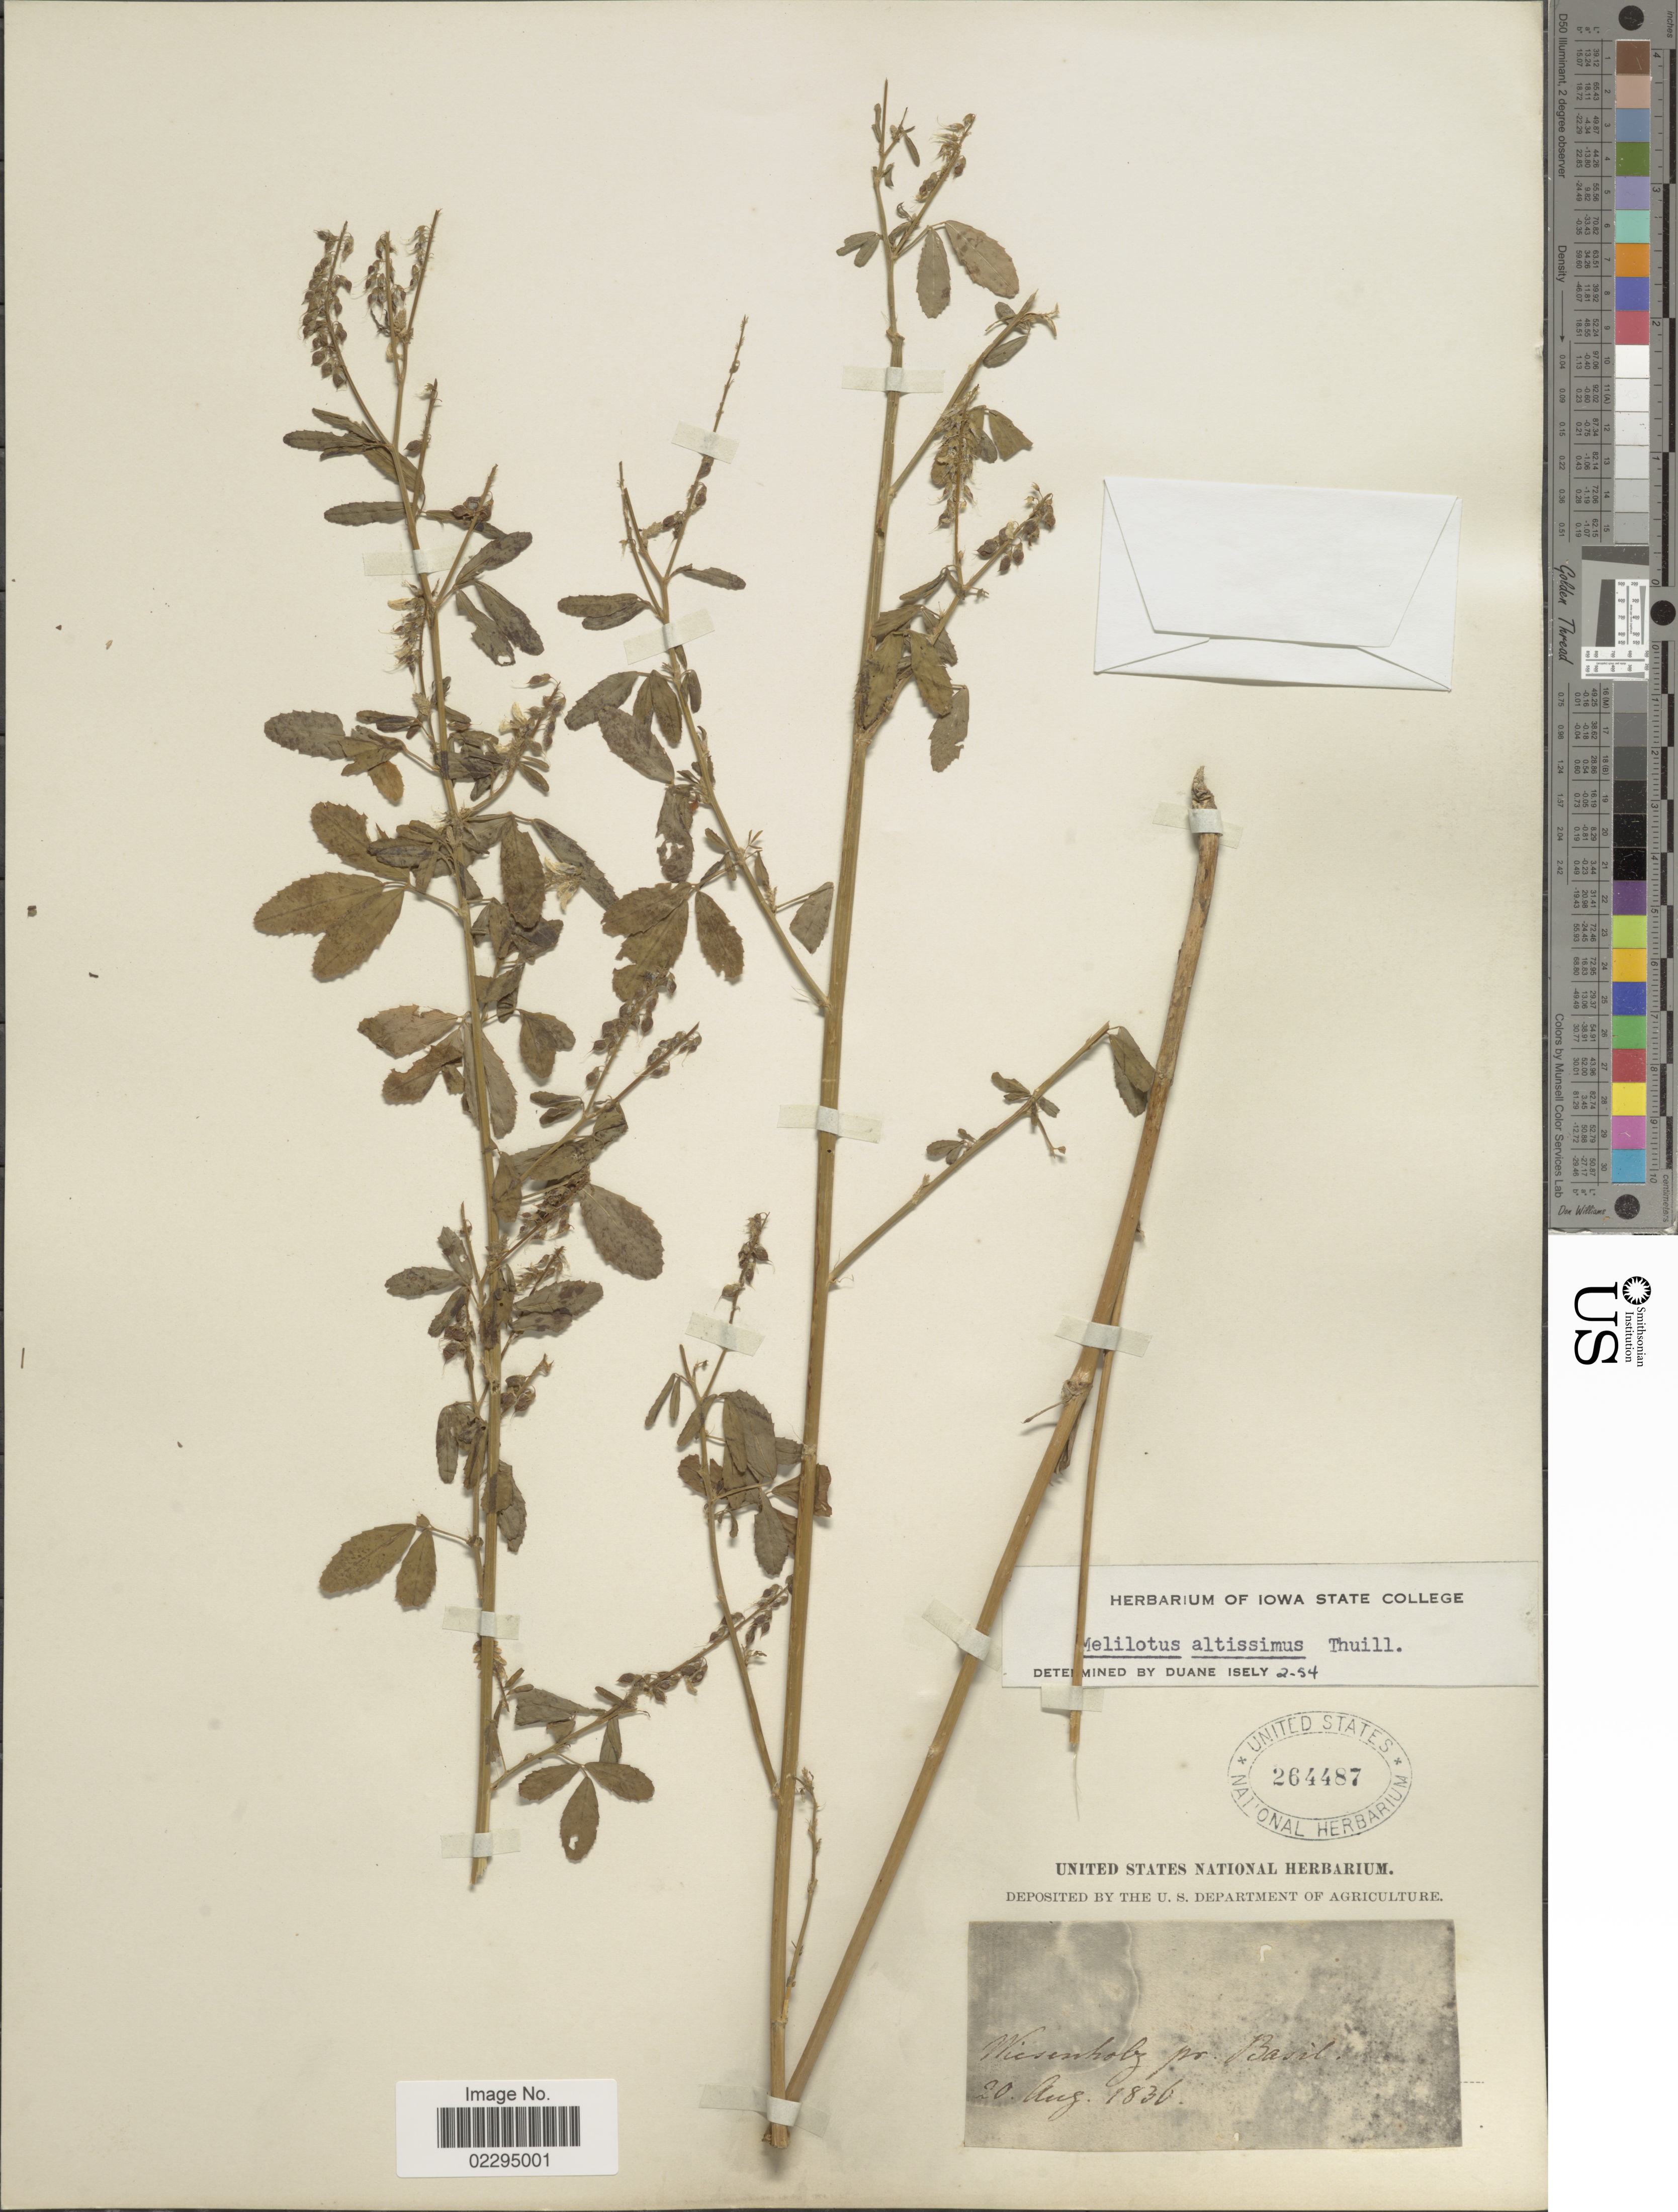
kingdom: Plantae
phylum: Tracheophyta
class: Magnoliopsida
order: Fabales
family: Fabaceae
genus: Melilotus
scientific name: Melilotus altissimus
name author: Thuill.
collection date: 1836-08-20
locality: Wiesenholz pr Basil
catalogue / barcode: US 264487